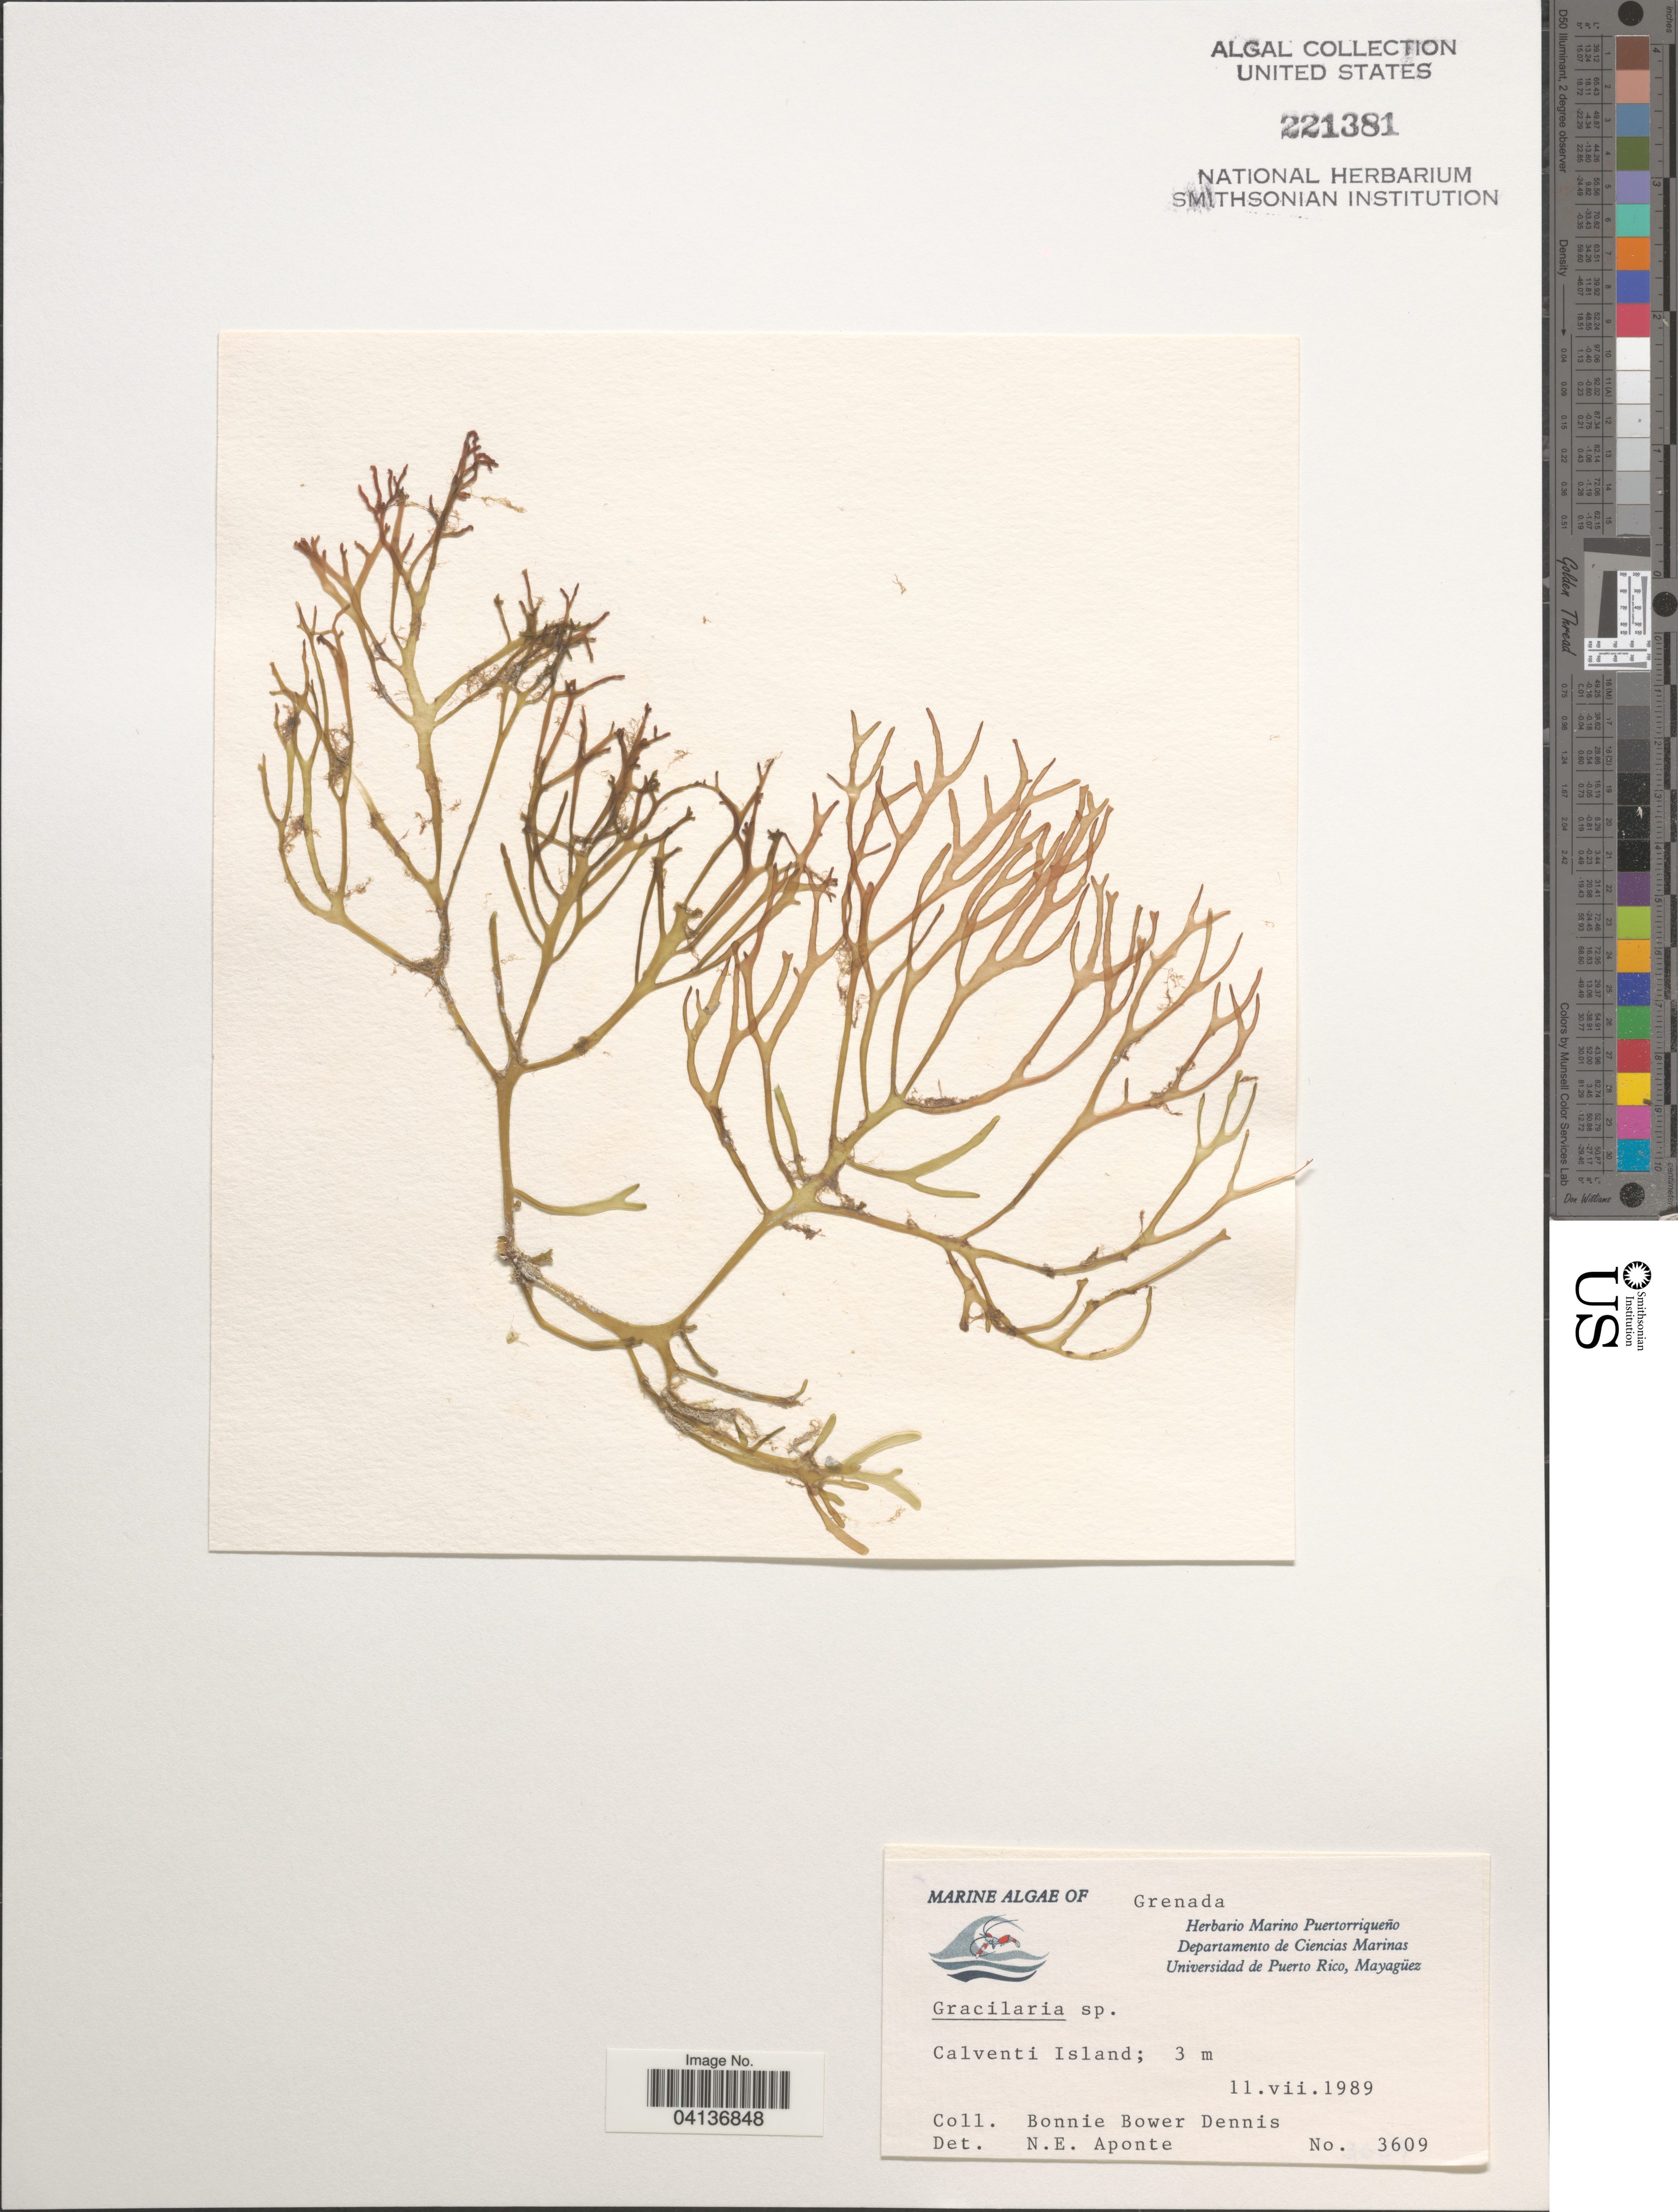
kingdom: Plantae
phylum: Rhodophyta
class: Florideophyceae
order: Gracilariales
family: Gracilariaceae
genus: Gracilaria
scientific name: Gracilaria sp.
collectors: B. Dennis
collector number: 3609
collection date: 1989-07-11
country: Grenada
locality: Calventi Island.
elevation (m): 3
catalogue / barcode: US 221381